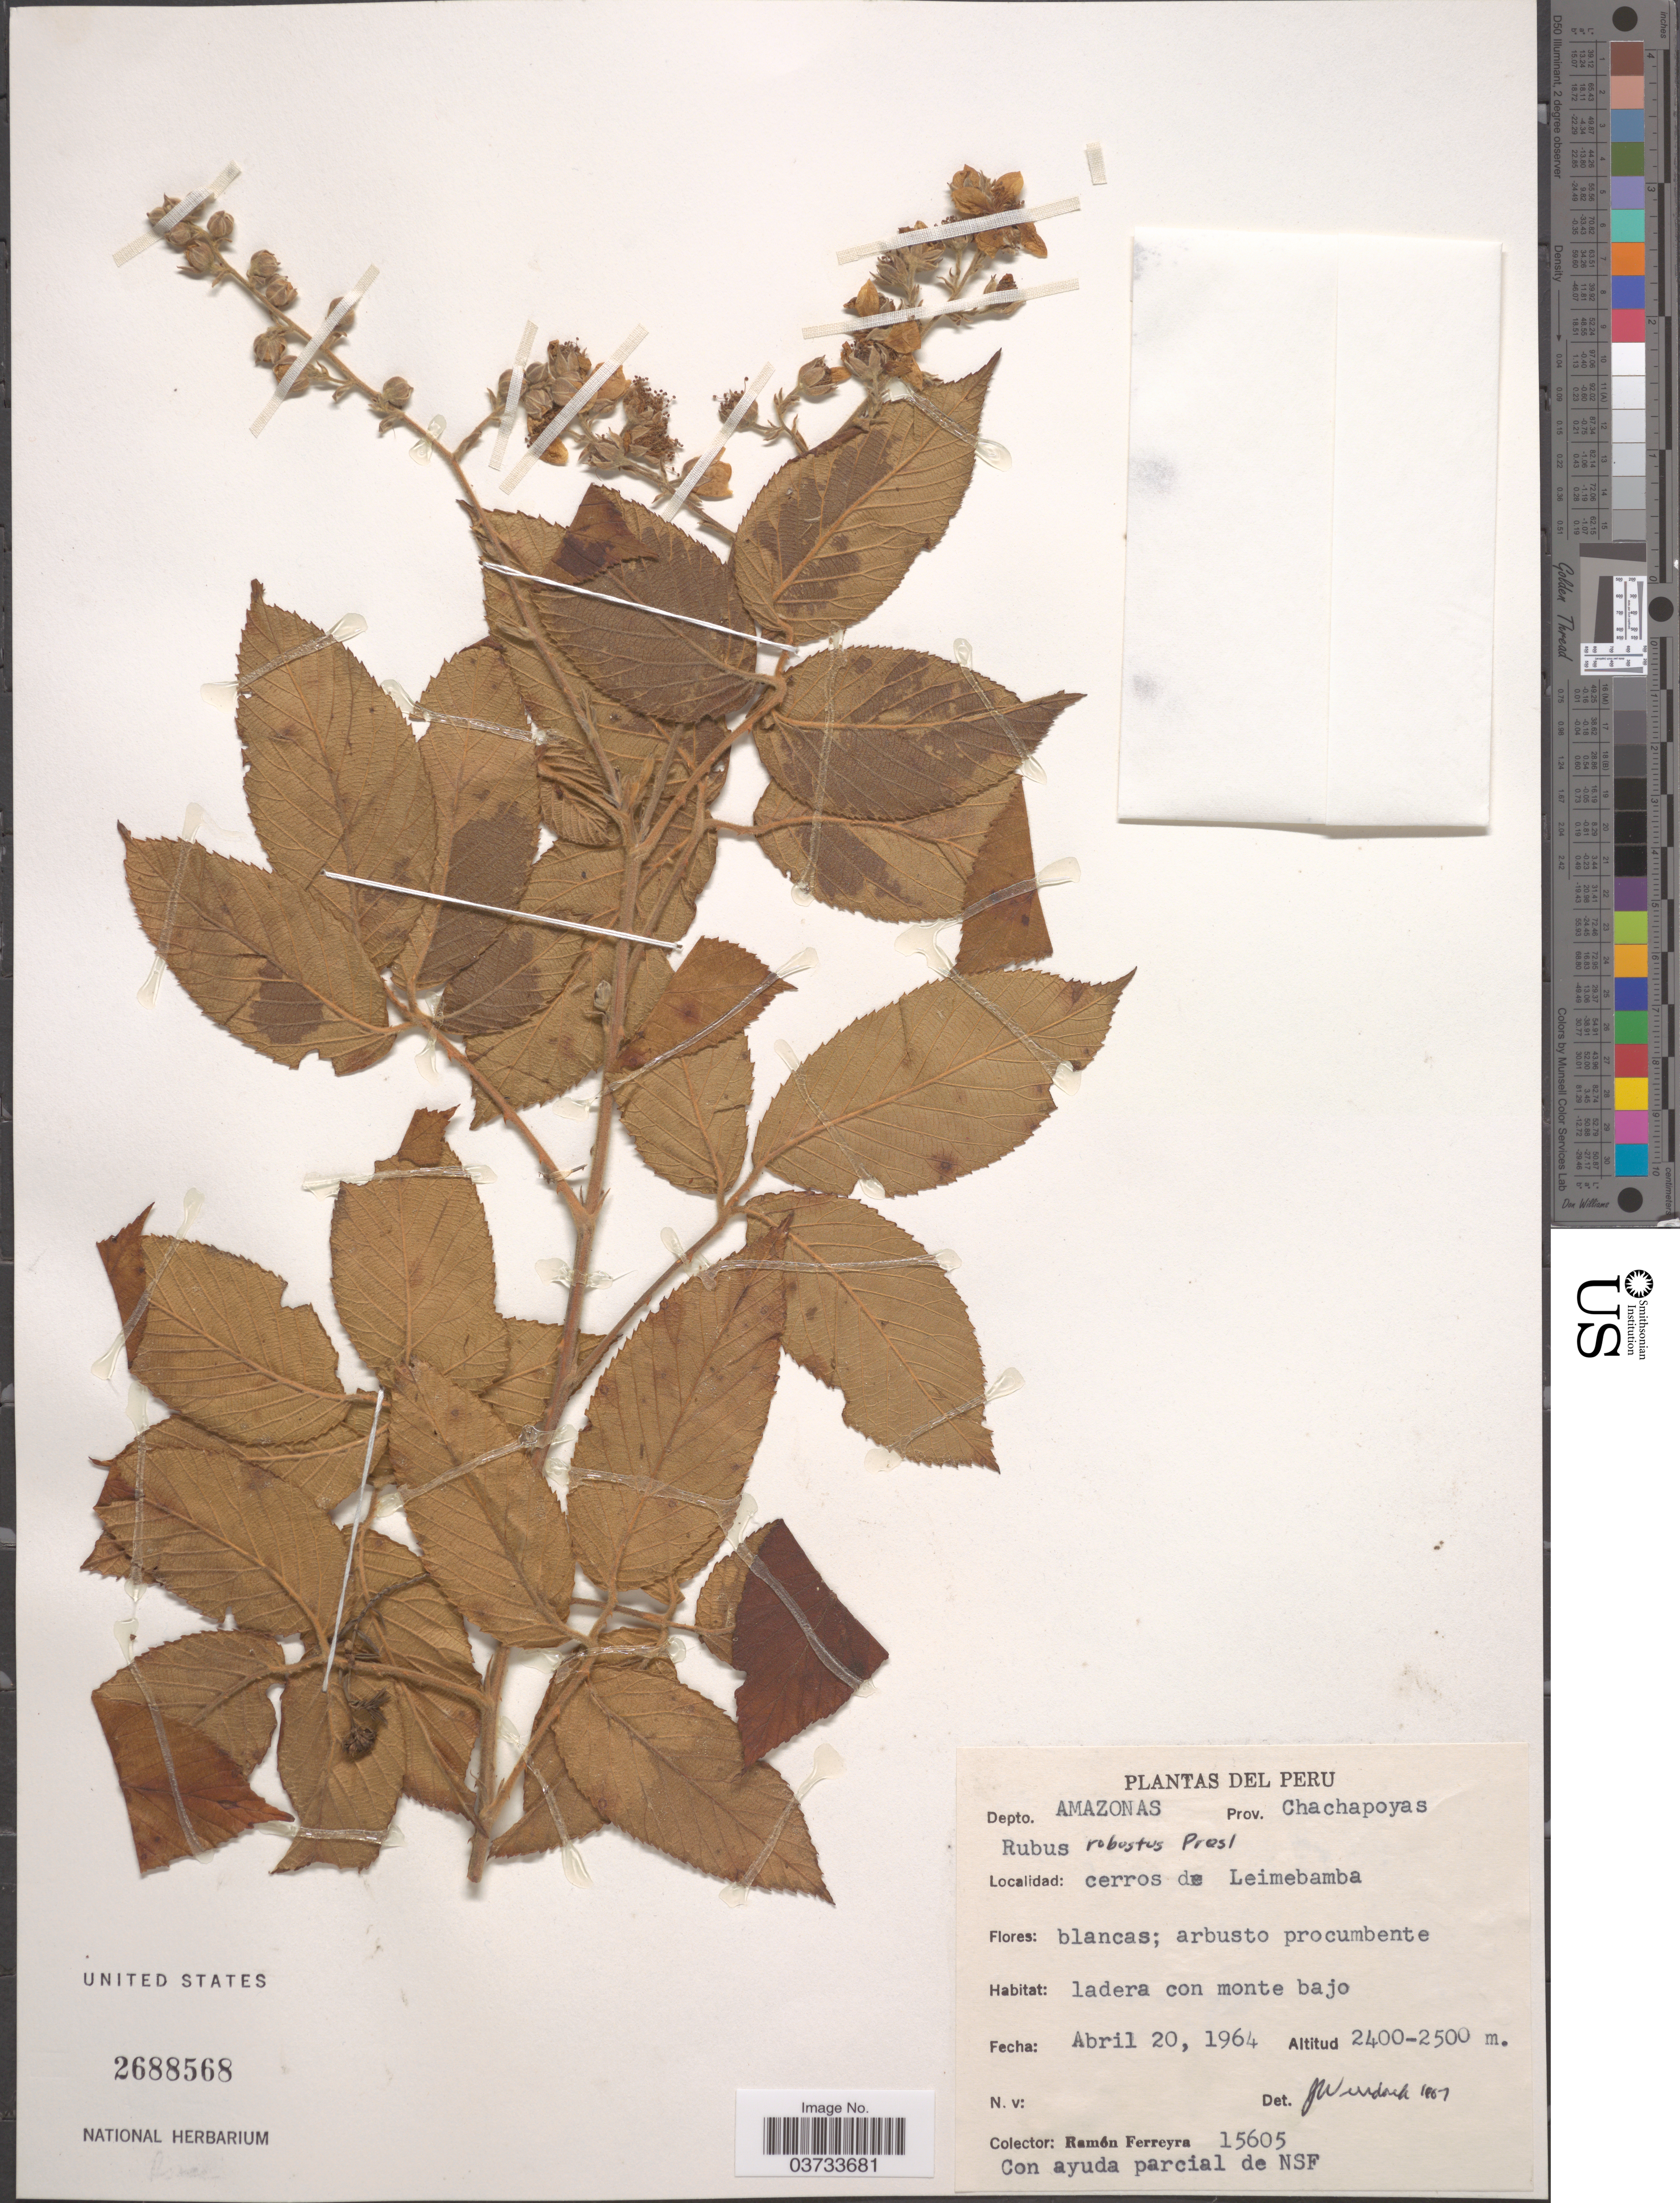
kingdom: Plantae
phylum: Tracheophyta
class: Magnoliopsida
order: Rosales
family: Rosaceae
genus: Rubus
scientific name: Rubus robustus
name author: C. Presl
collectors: R. A. Ferreyra & NSF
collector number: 15605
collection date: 1964-04-20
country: Peru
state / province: Amazonas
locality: Depto. Amazonas. Prov. Chachapoyas. Cerros de Leimebamba.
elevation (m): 2400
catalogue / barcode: US 2688568